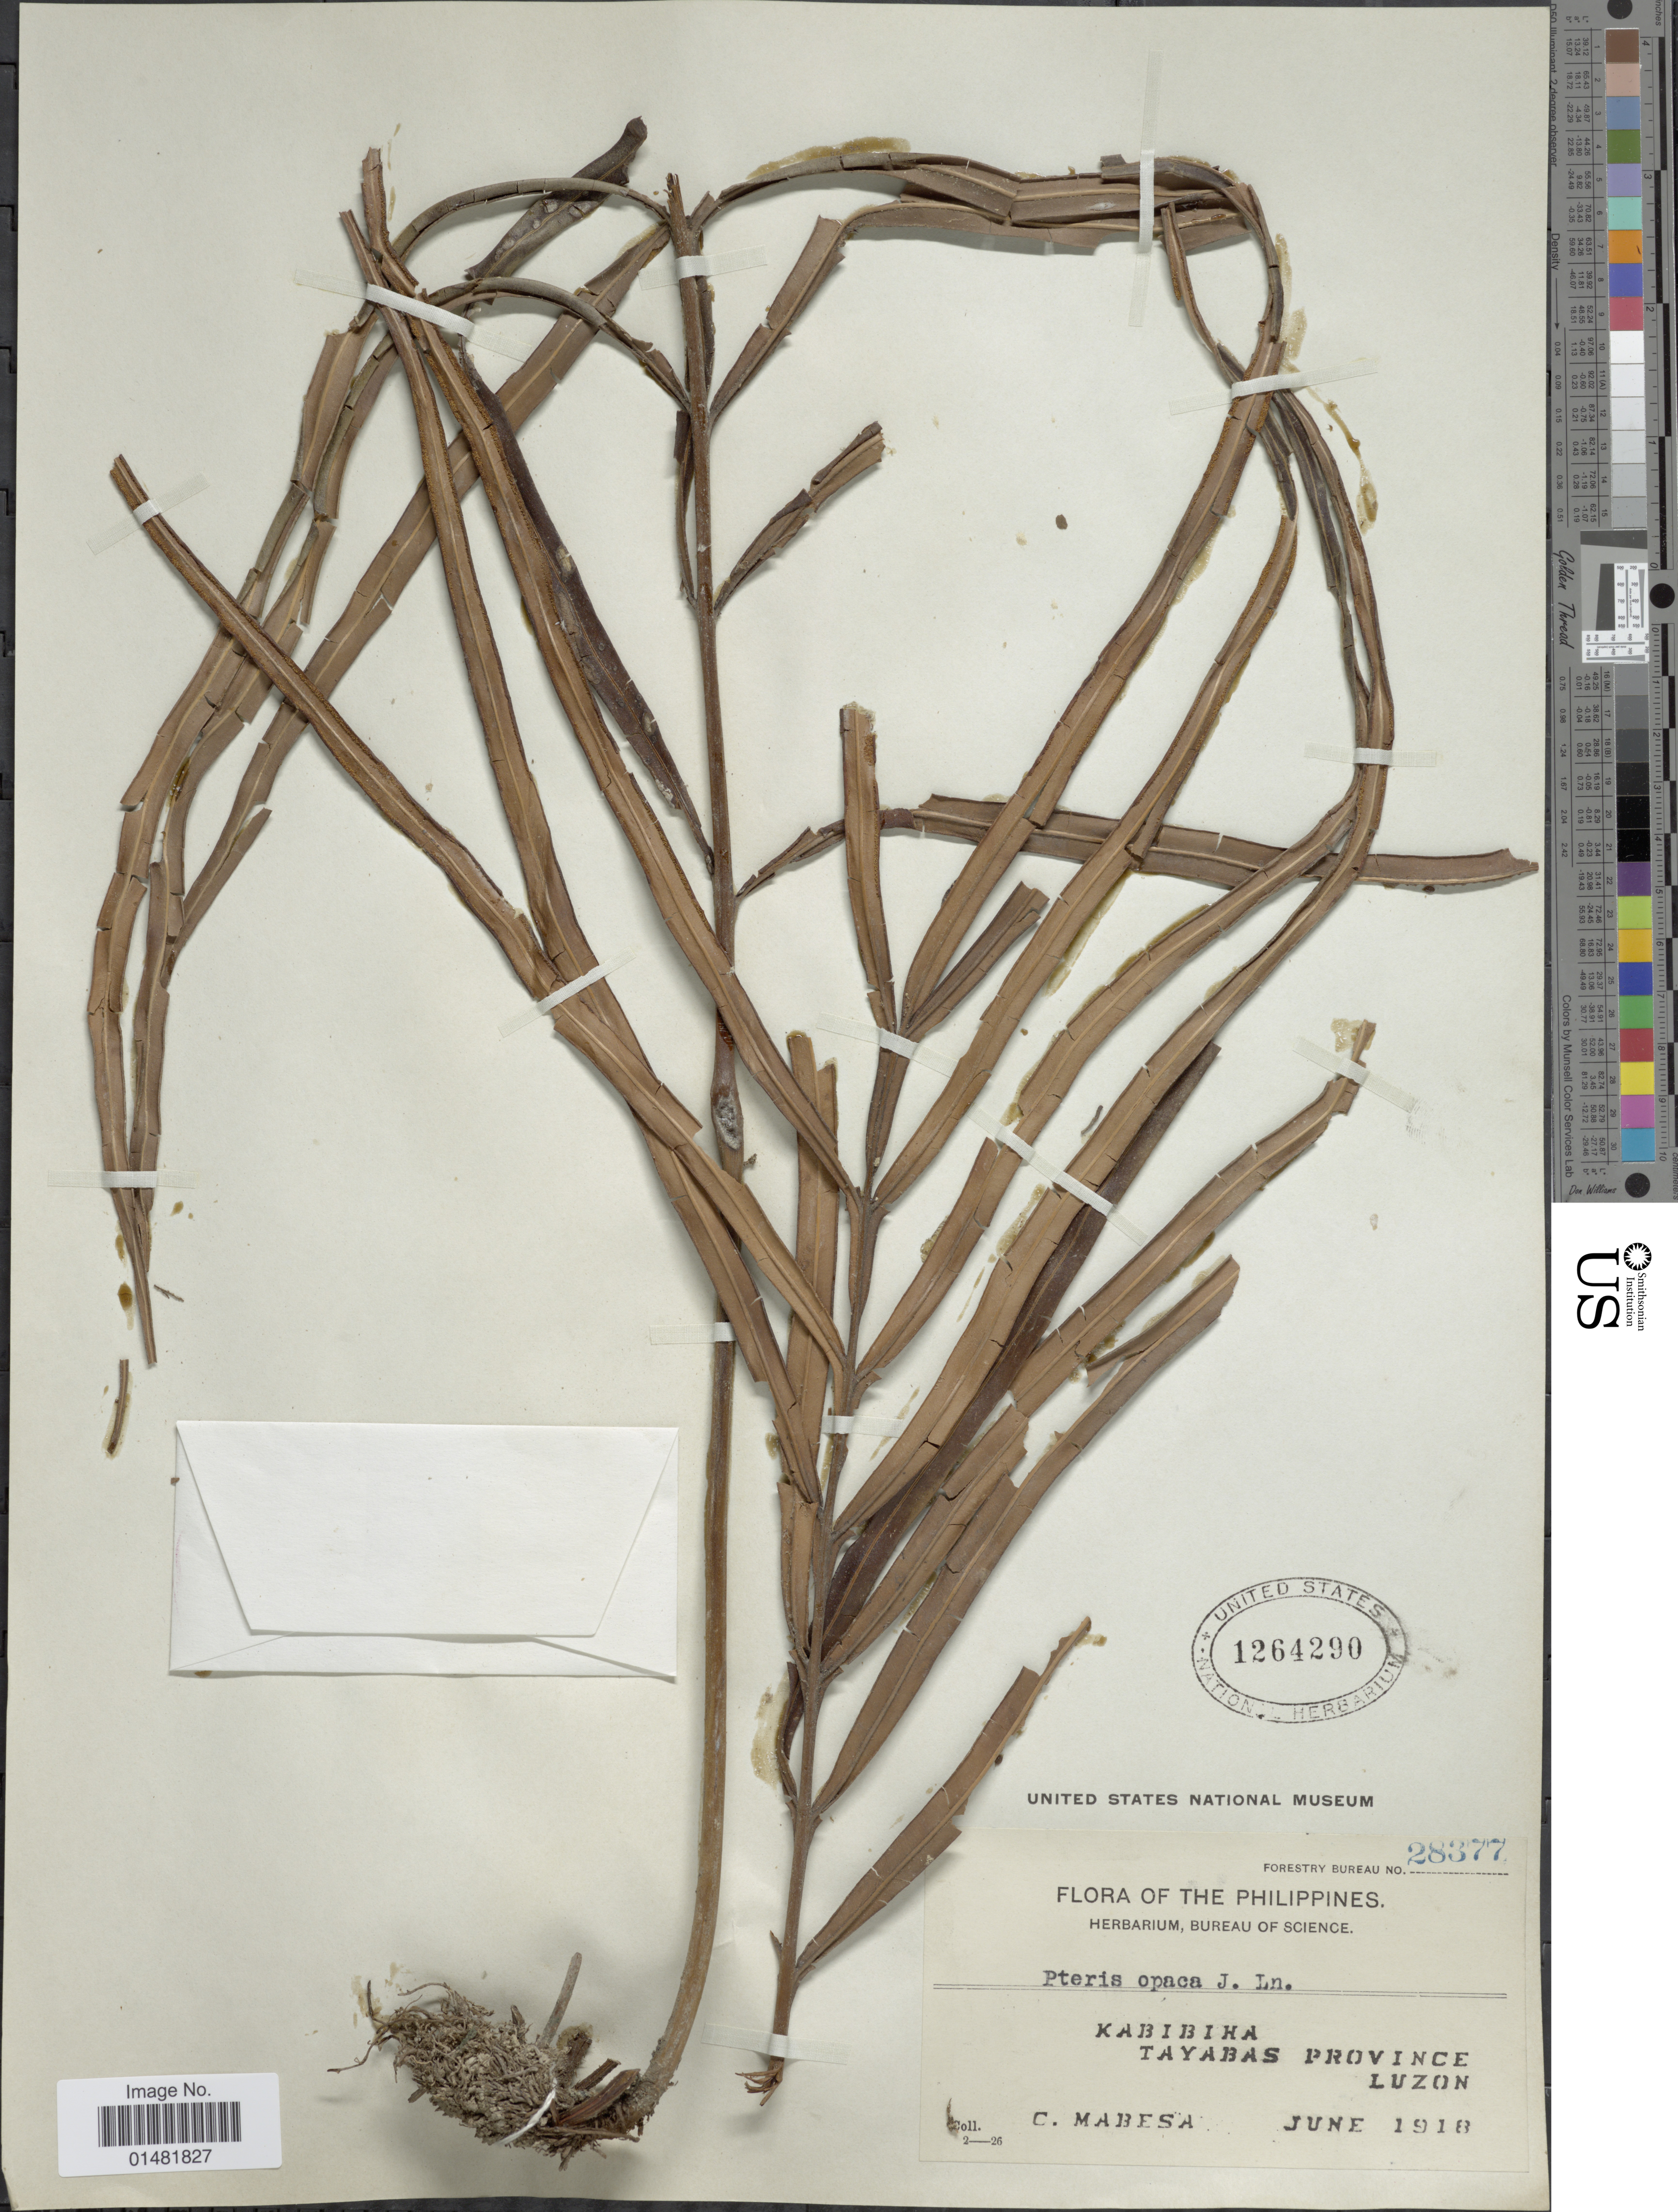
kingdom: Plantae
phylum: Tracheophyta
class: Polypodiopsida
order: Polypodiales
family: Pteridaceae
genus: Pteris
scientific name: Pteris opaca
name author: J. Sm. in Hook.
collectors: C. Mabesa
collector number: Forestry Bureau 28377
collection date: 1918-06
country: Philippines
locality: Kabibina, Tayabas Province, Luzon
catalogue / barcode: US 1264290